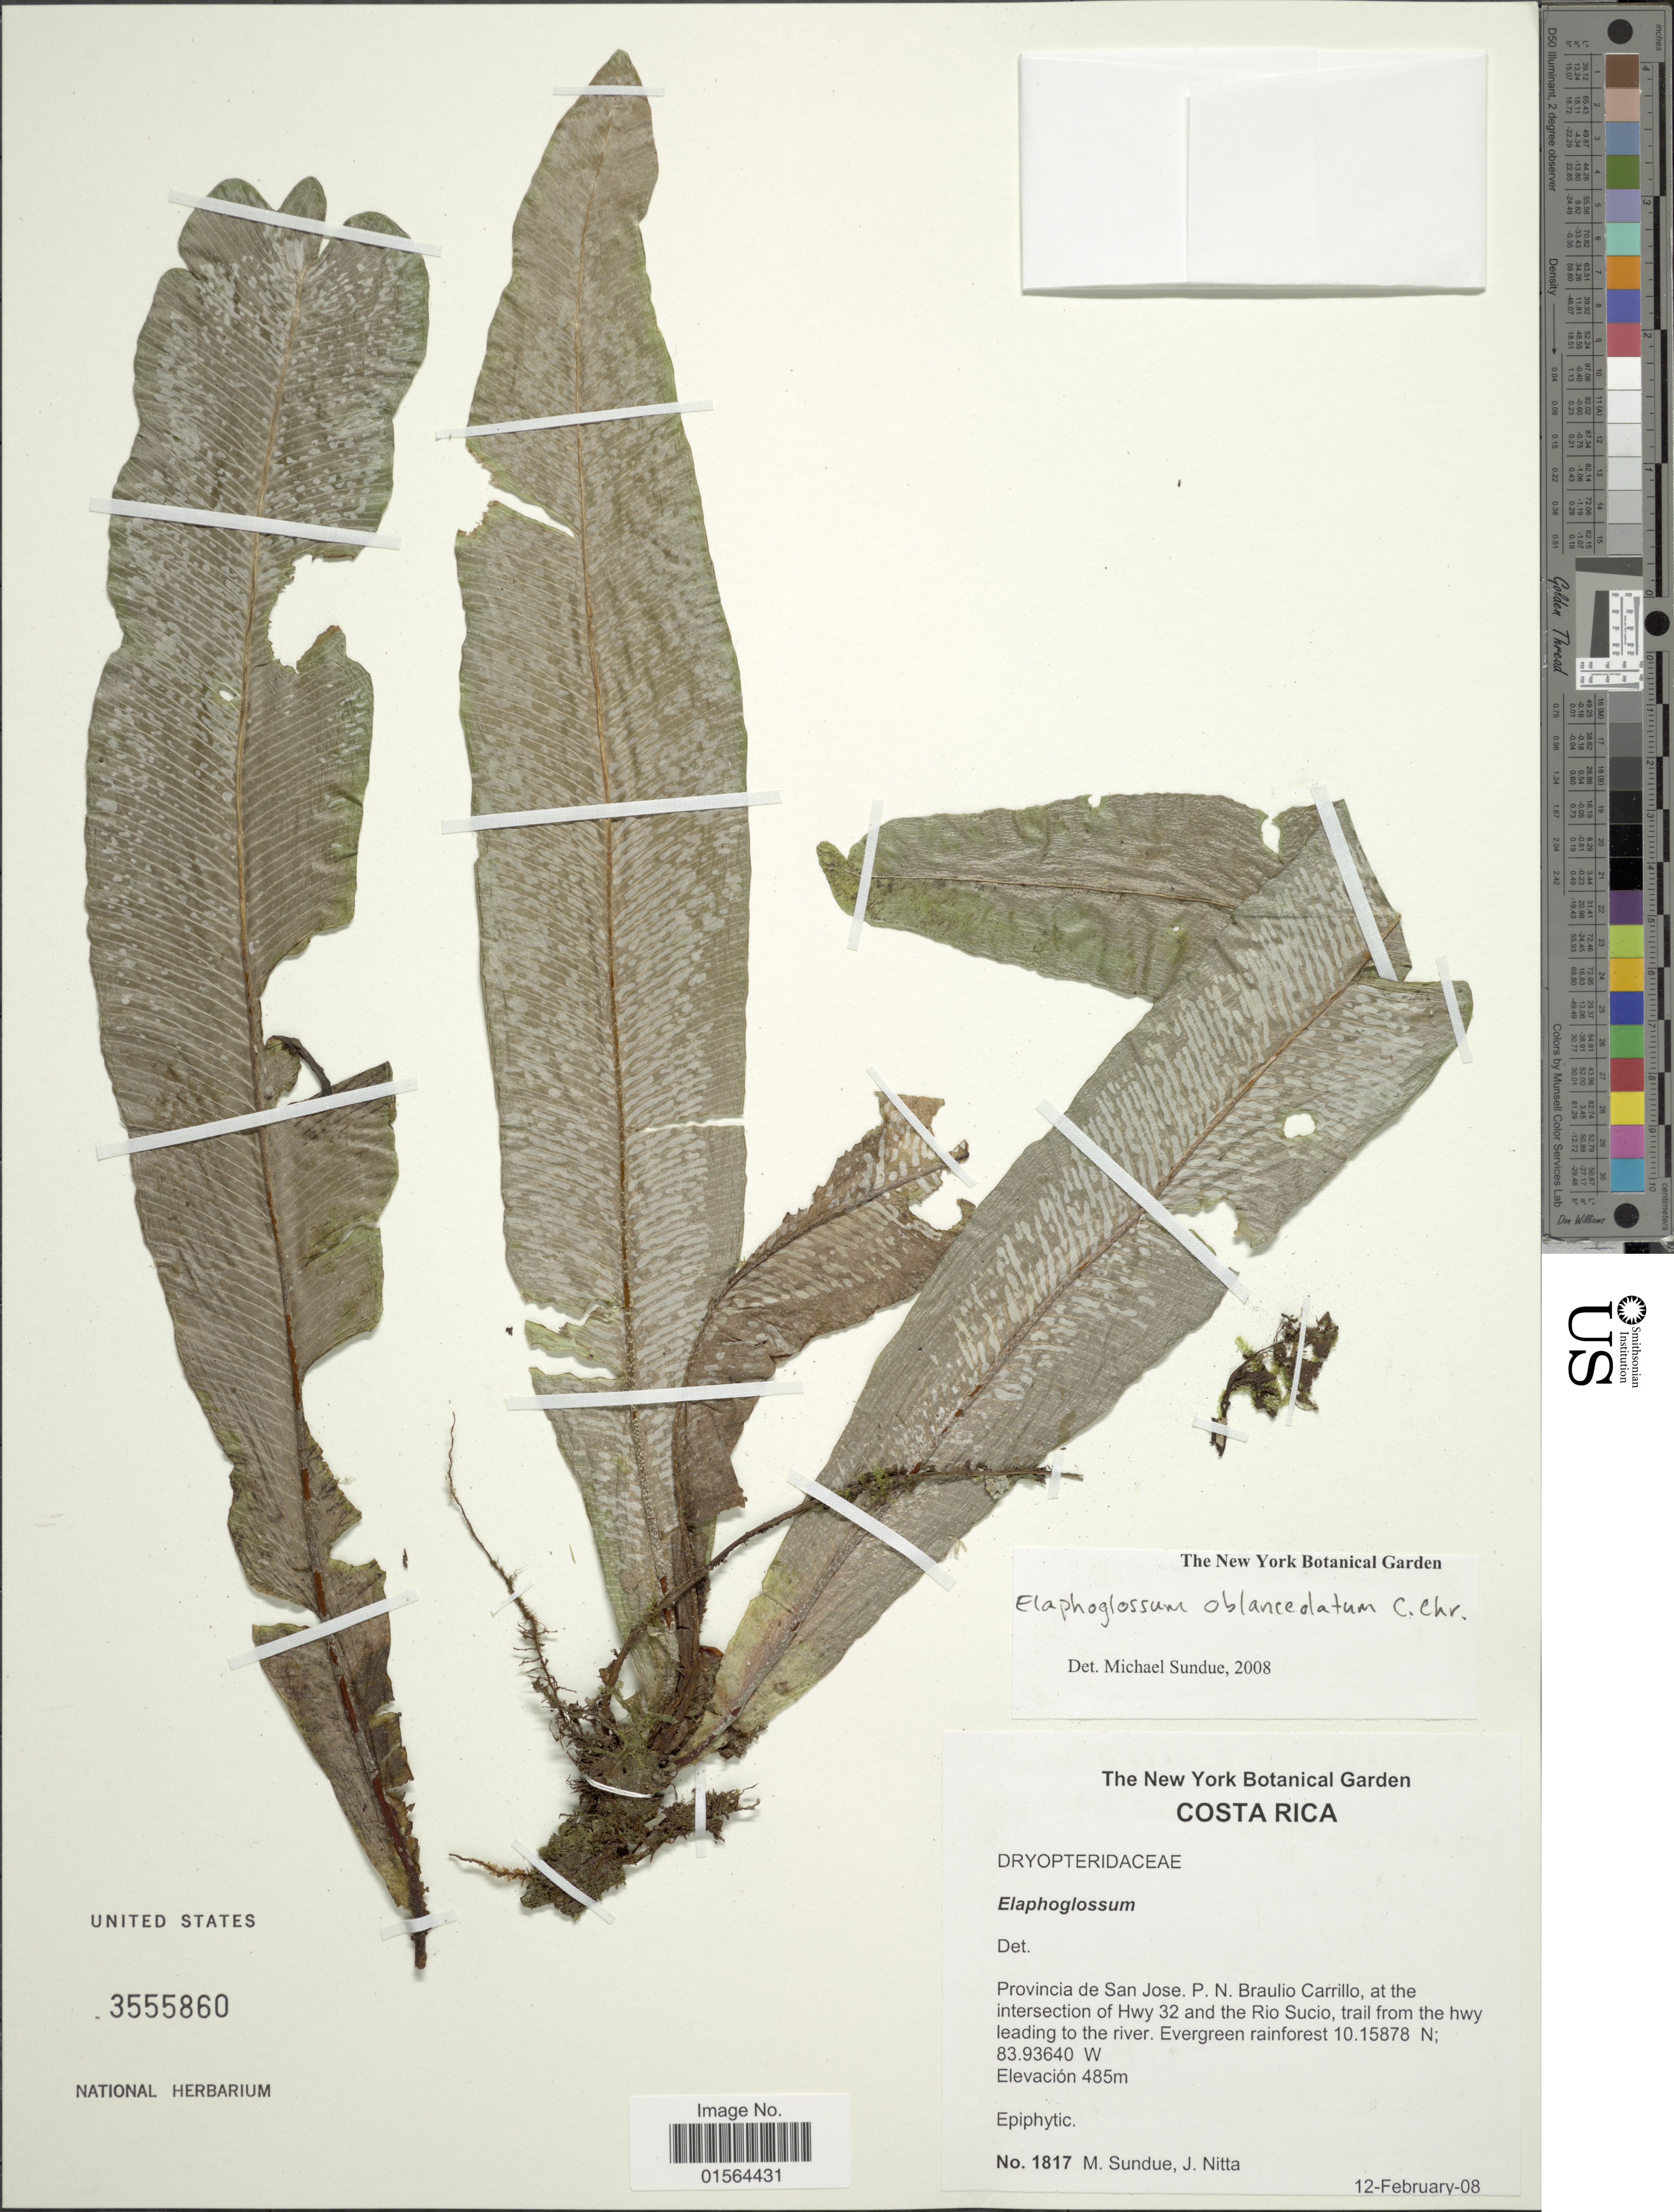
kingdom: Plantae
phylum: Tracheophyta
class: Polypodiopsida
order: Polypodiales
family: Dryopteridaceae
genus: Elaphoglossum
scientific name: Elaphoglossum oblanceolatum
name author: C. Chr.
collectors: M. Sundue & J. Nitta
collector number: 1817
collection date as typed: Transcribed d/m/y: 12/2/8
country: Costa Rica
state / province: San José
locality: Provincia de San Jose, P. N. Braulio Carrillio, at the intersection of Hwy 32 and the Rio Sucio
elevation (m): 485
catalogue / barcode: US 3555860